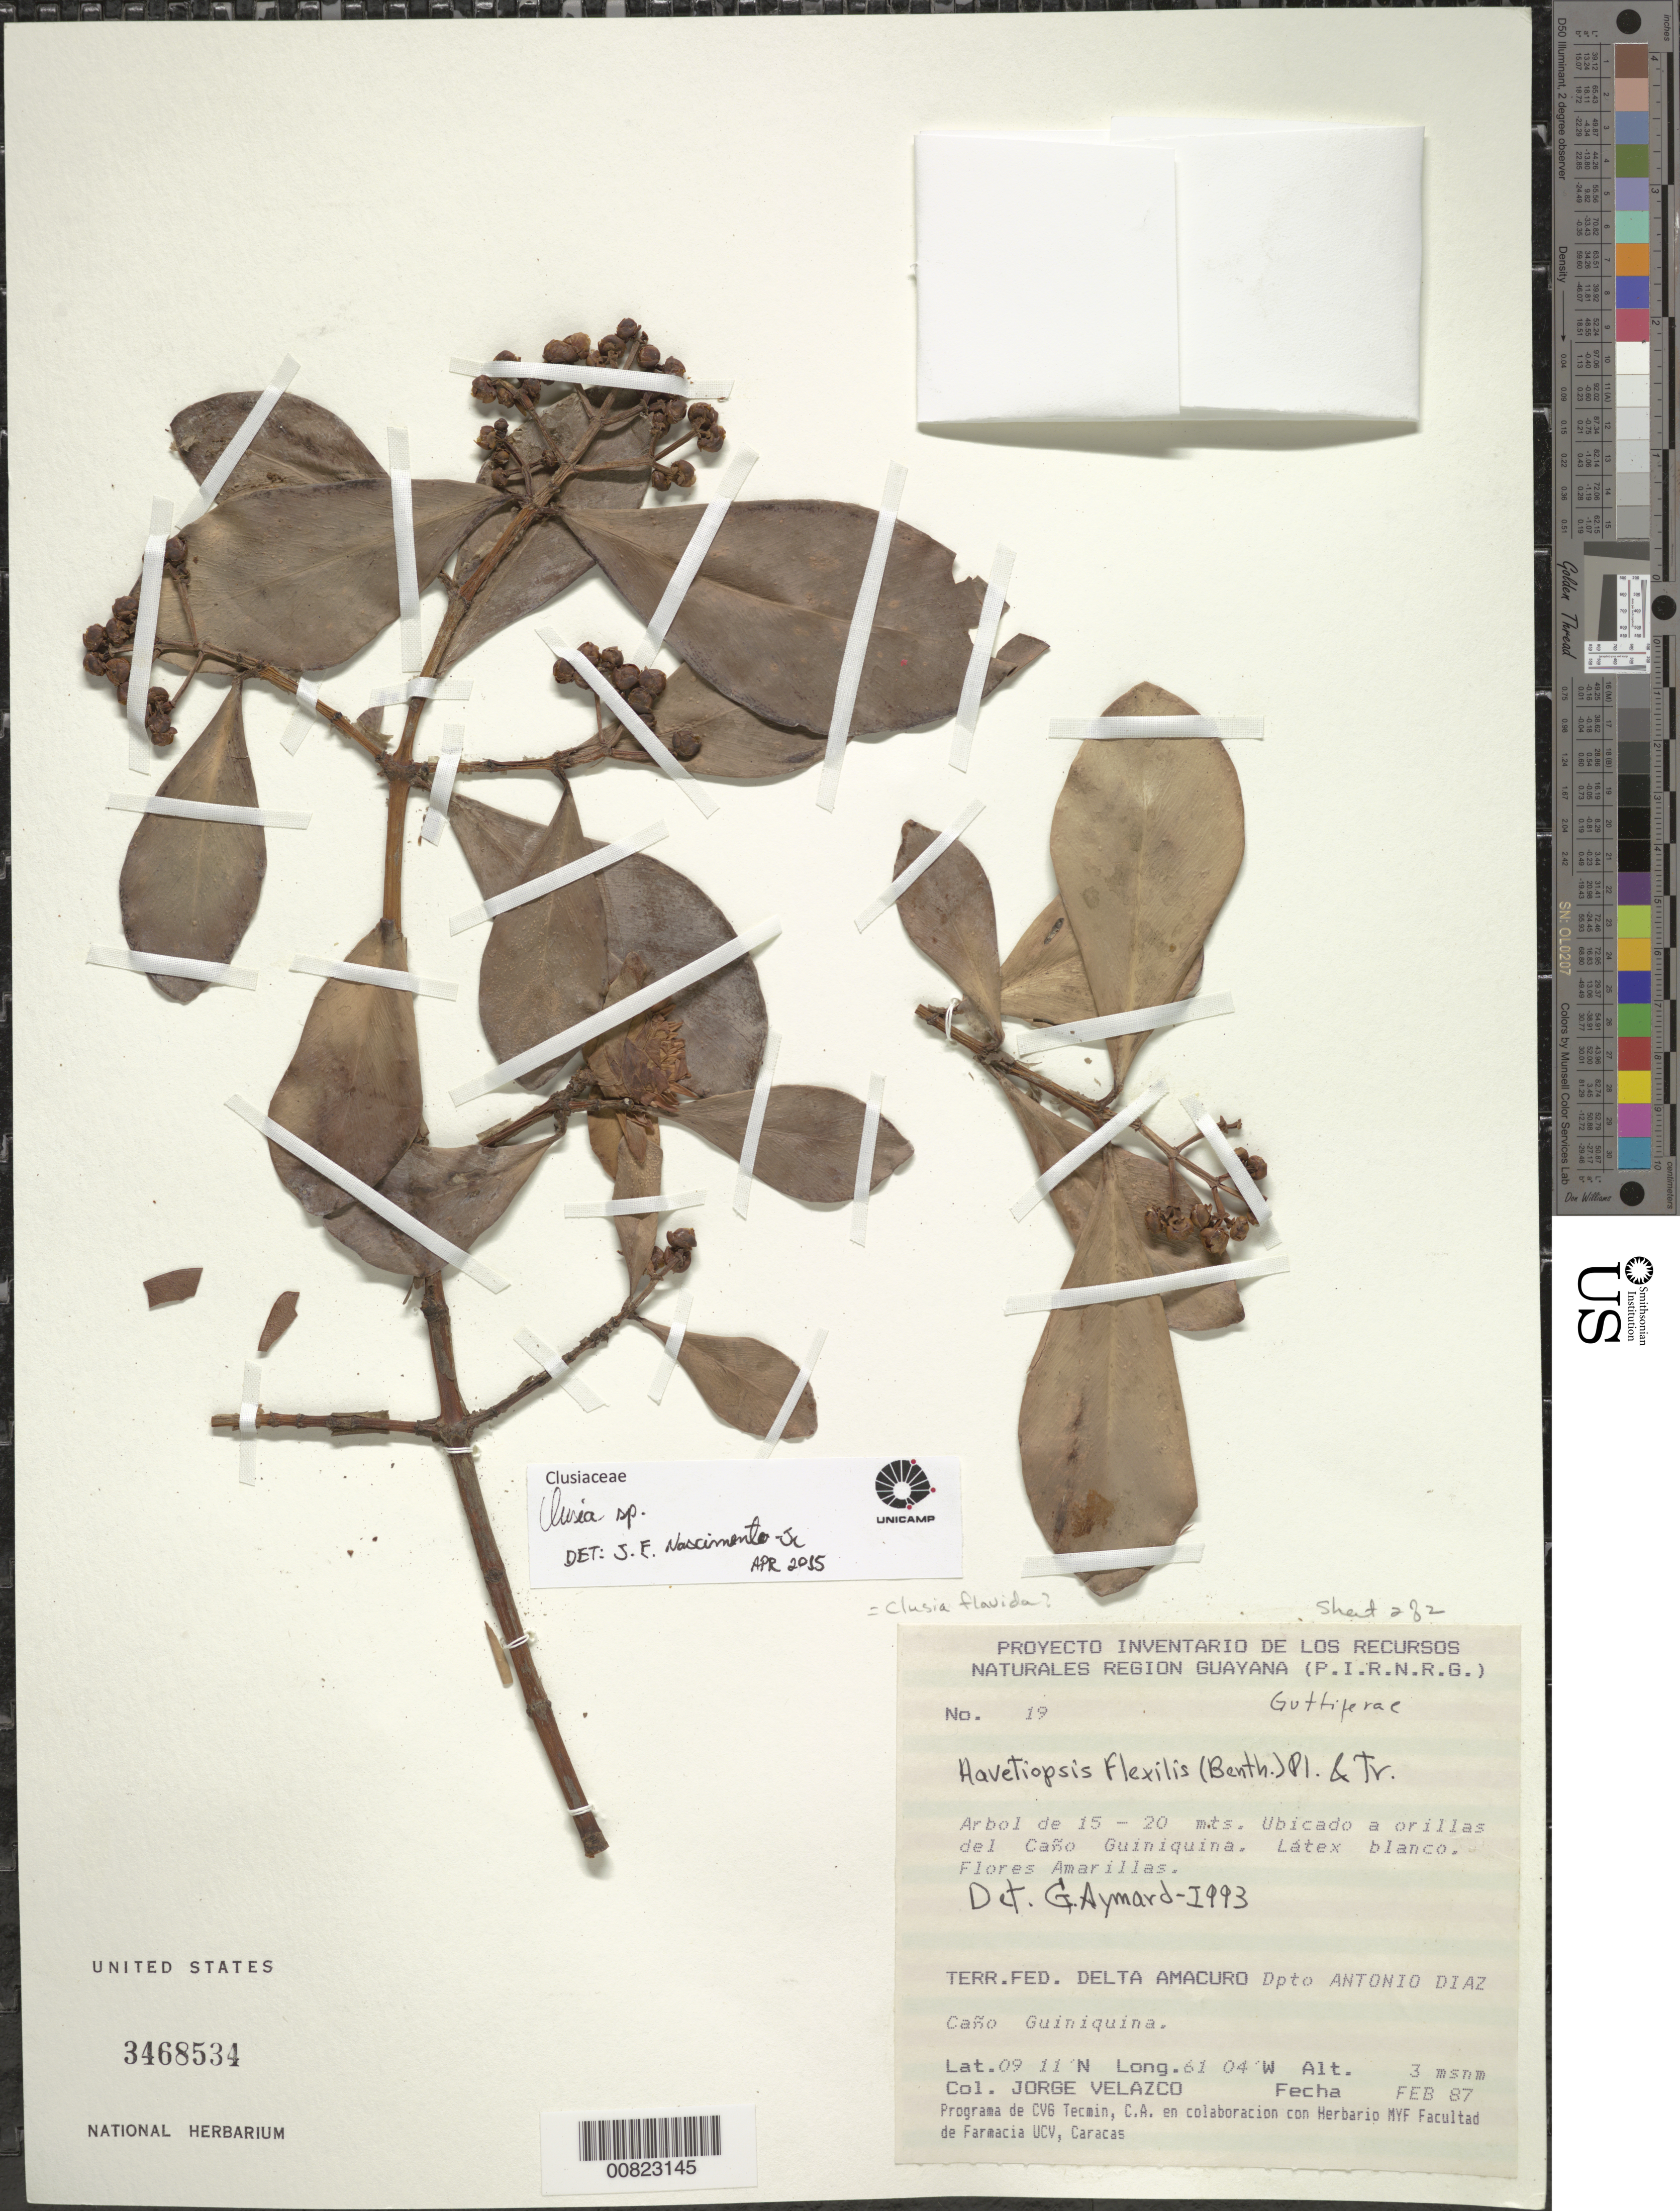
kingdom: Plantae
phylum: Tracheophyta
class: Magnoliopsida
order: Malpighiales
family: Clusiaceae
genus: Clusia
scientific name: Clusia sp.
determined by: Nascimento, Jose E., Jr.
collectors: J. Velazco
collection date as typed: Feb-87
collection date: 1987-02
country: Venezuela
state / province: Delta Amacuro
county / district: Antonio Díaz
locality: Caño Guiniquina, alrededor del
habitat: Cano Guiniquina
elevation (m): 3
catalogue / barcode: US 3468534